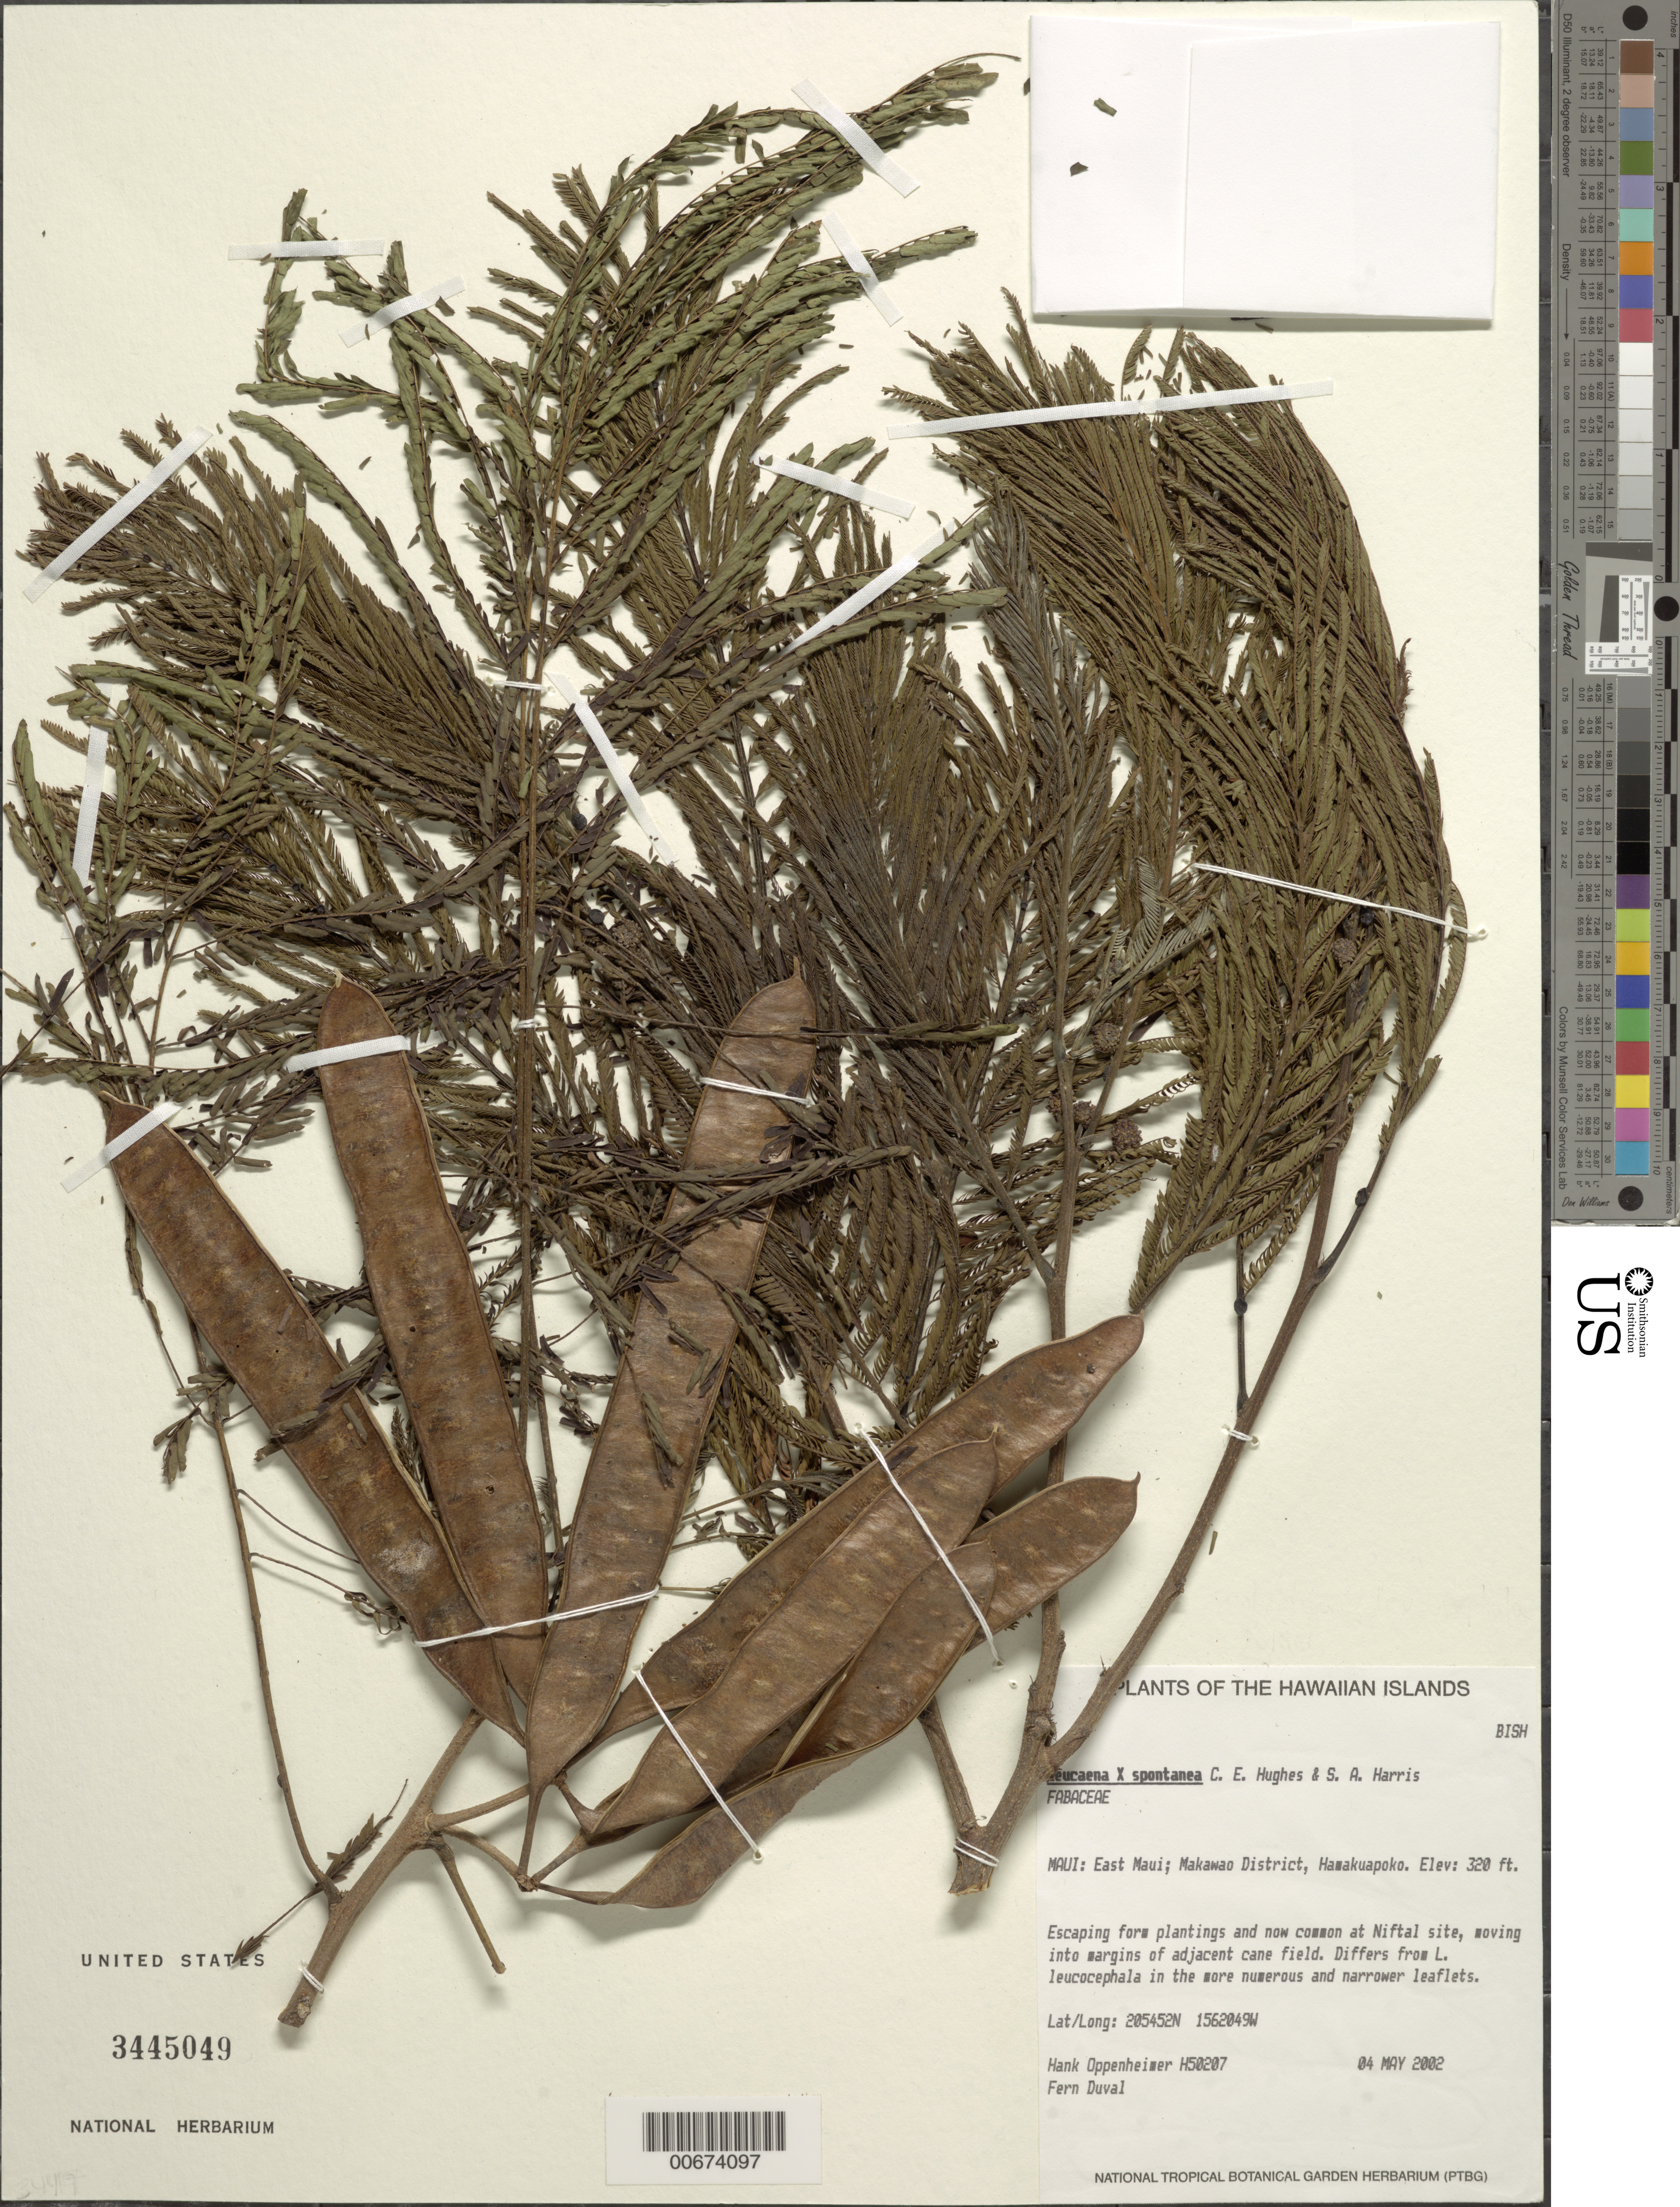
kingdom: Plantae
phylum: Tracheophyta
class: Magnoliopsida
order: Fabales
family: Fabaceae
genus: Leucaena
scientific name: Leucaena x spontanea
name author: C. E. Hughes & S.A. Harris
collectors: H. L. Oppenheimer & F. Duvall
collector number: H50207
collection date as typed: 4 May 2002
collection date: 2002-05-04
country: United States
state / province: Hawaii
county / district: Maui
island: Maui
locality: E Maui, Makawao District, Hamakuapoko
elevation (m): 97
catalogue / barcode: US 3445049